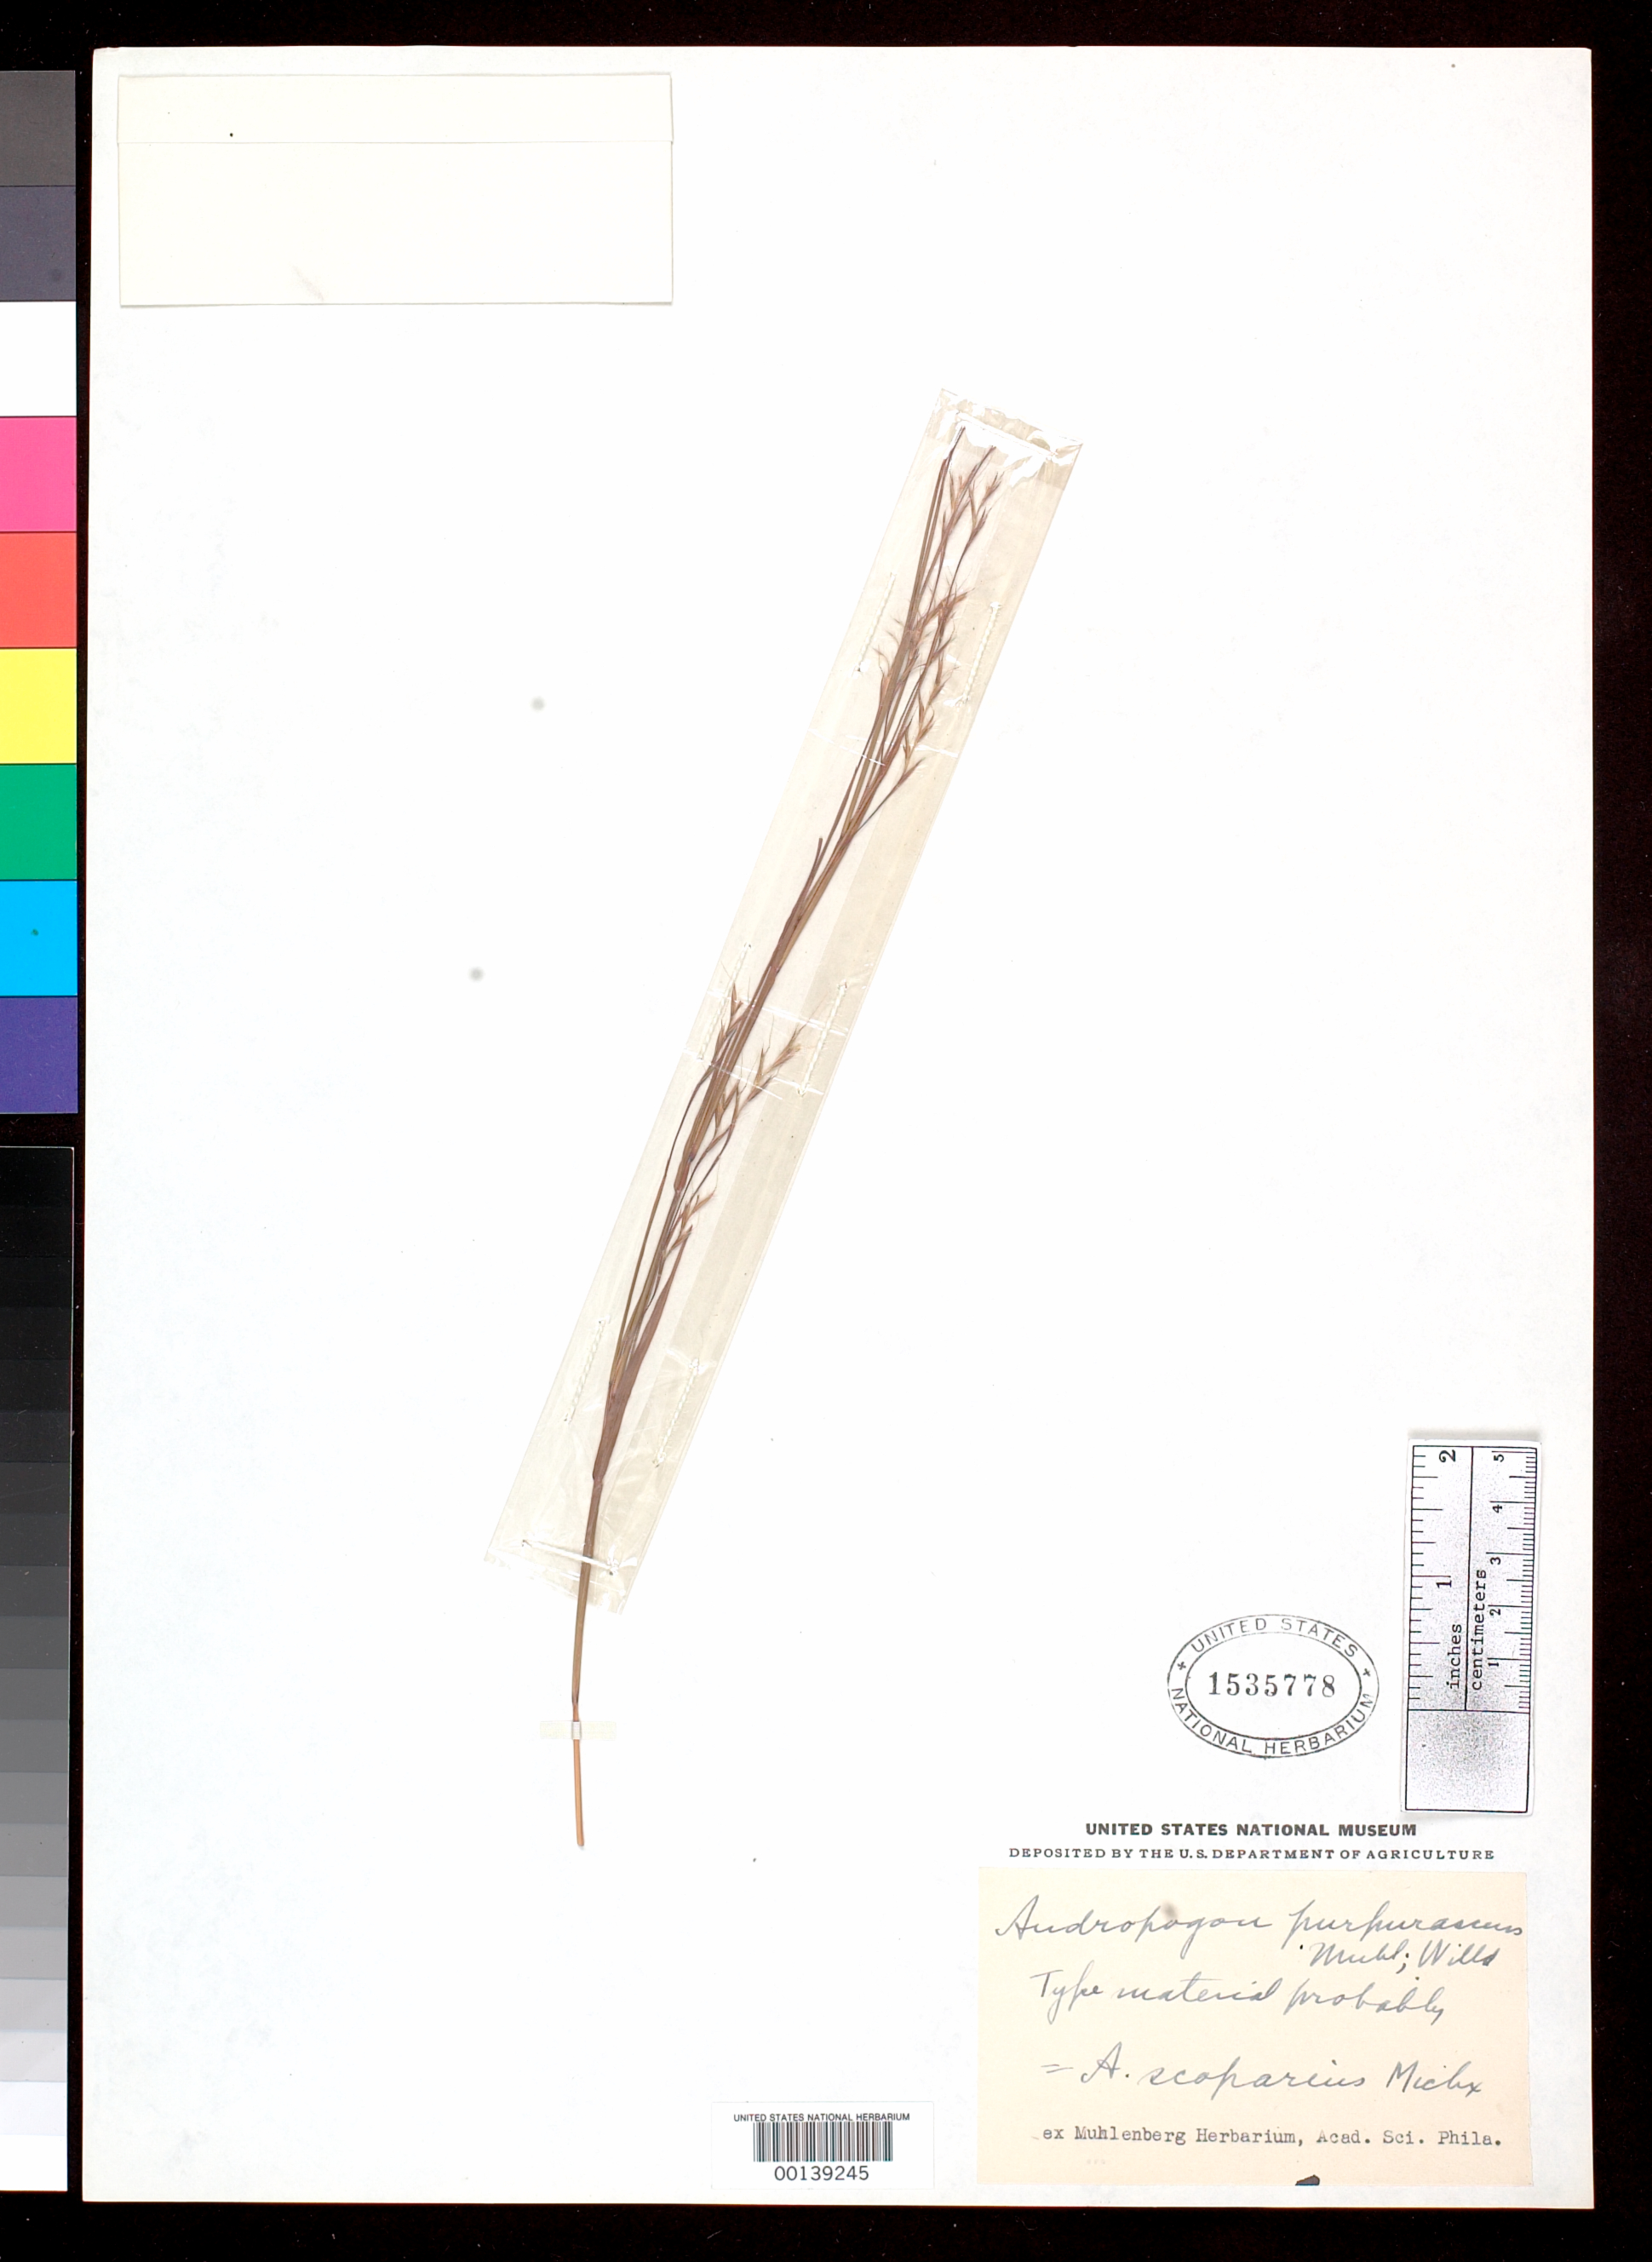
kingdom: Plantae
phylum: Tracheophyta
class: Liliopsida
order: Poales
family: Poaceae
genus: Andropogon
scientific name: Andropogon purpurascens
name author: Muhl. ex Willd.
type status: Type Material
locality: North America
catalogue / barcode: US 1535778